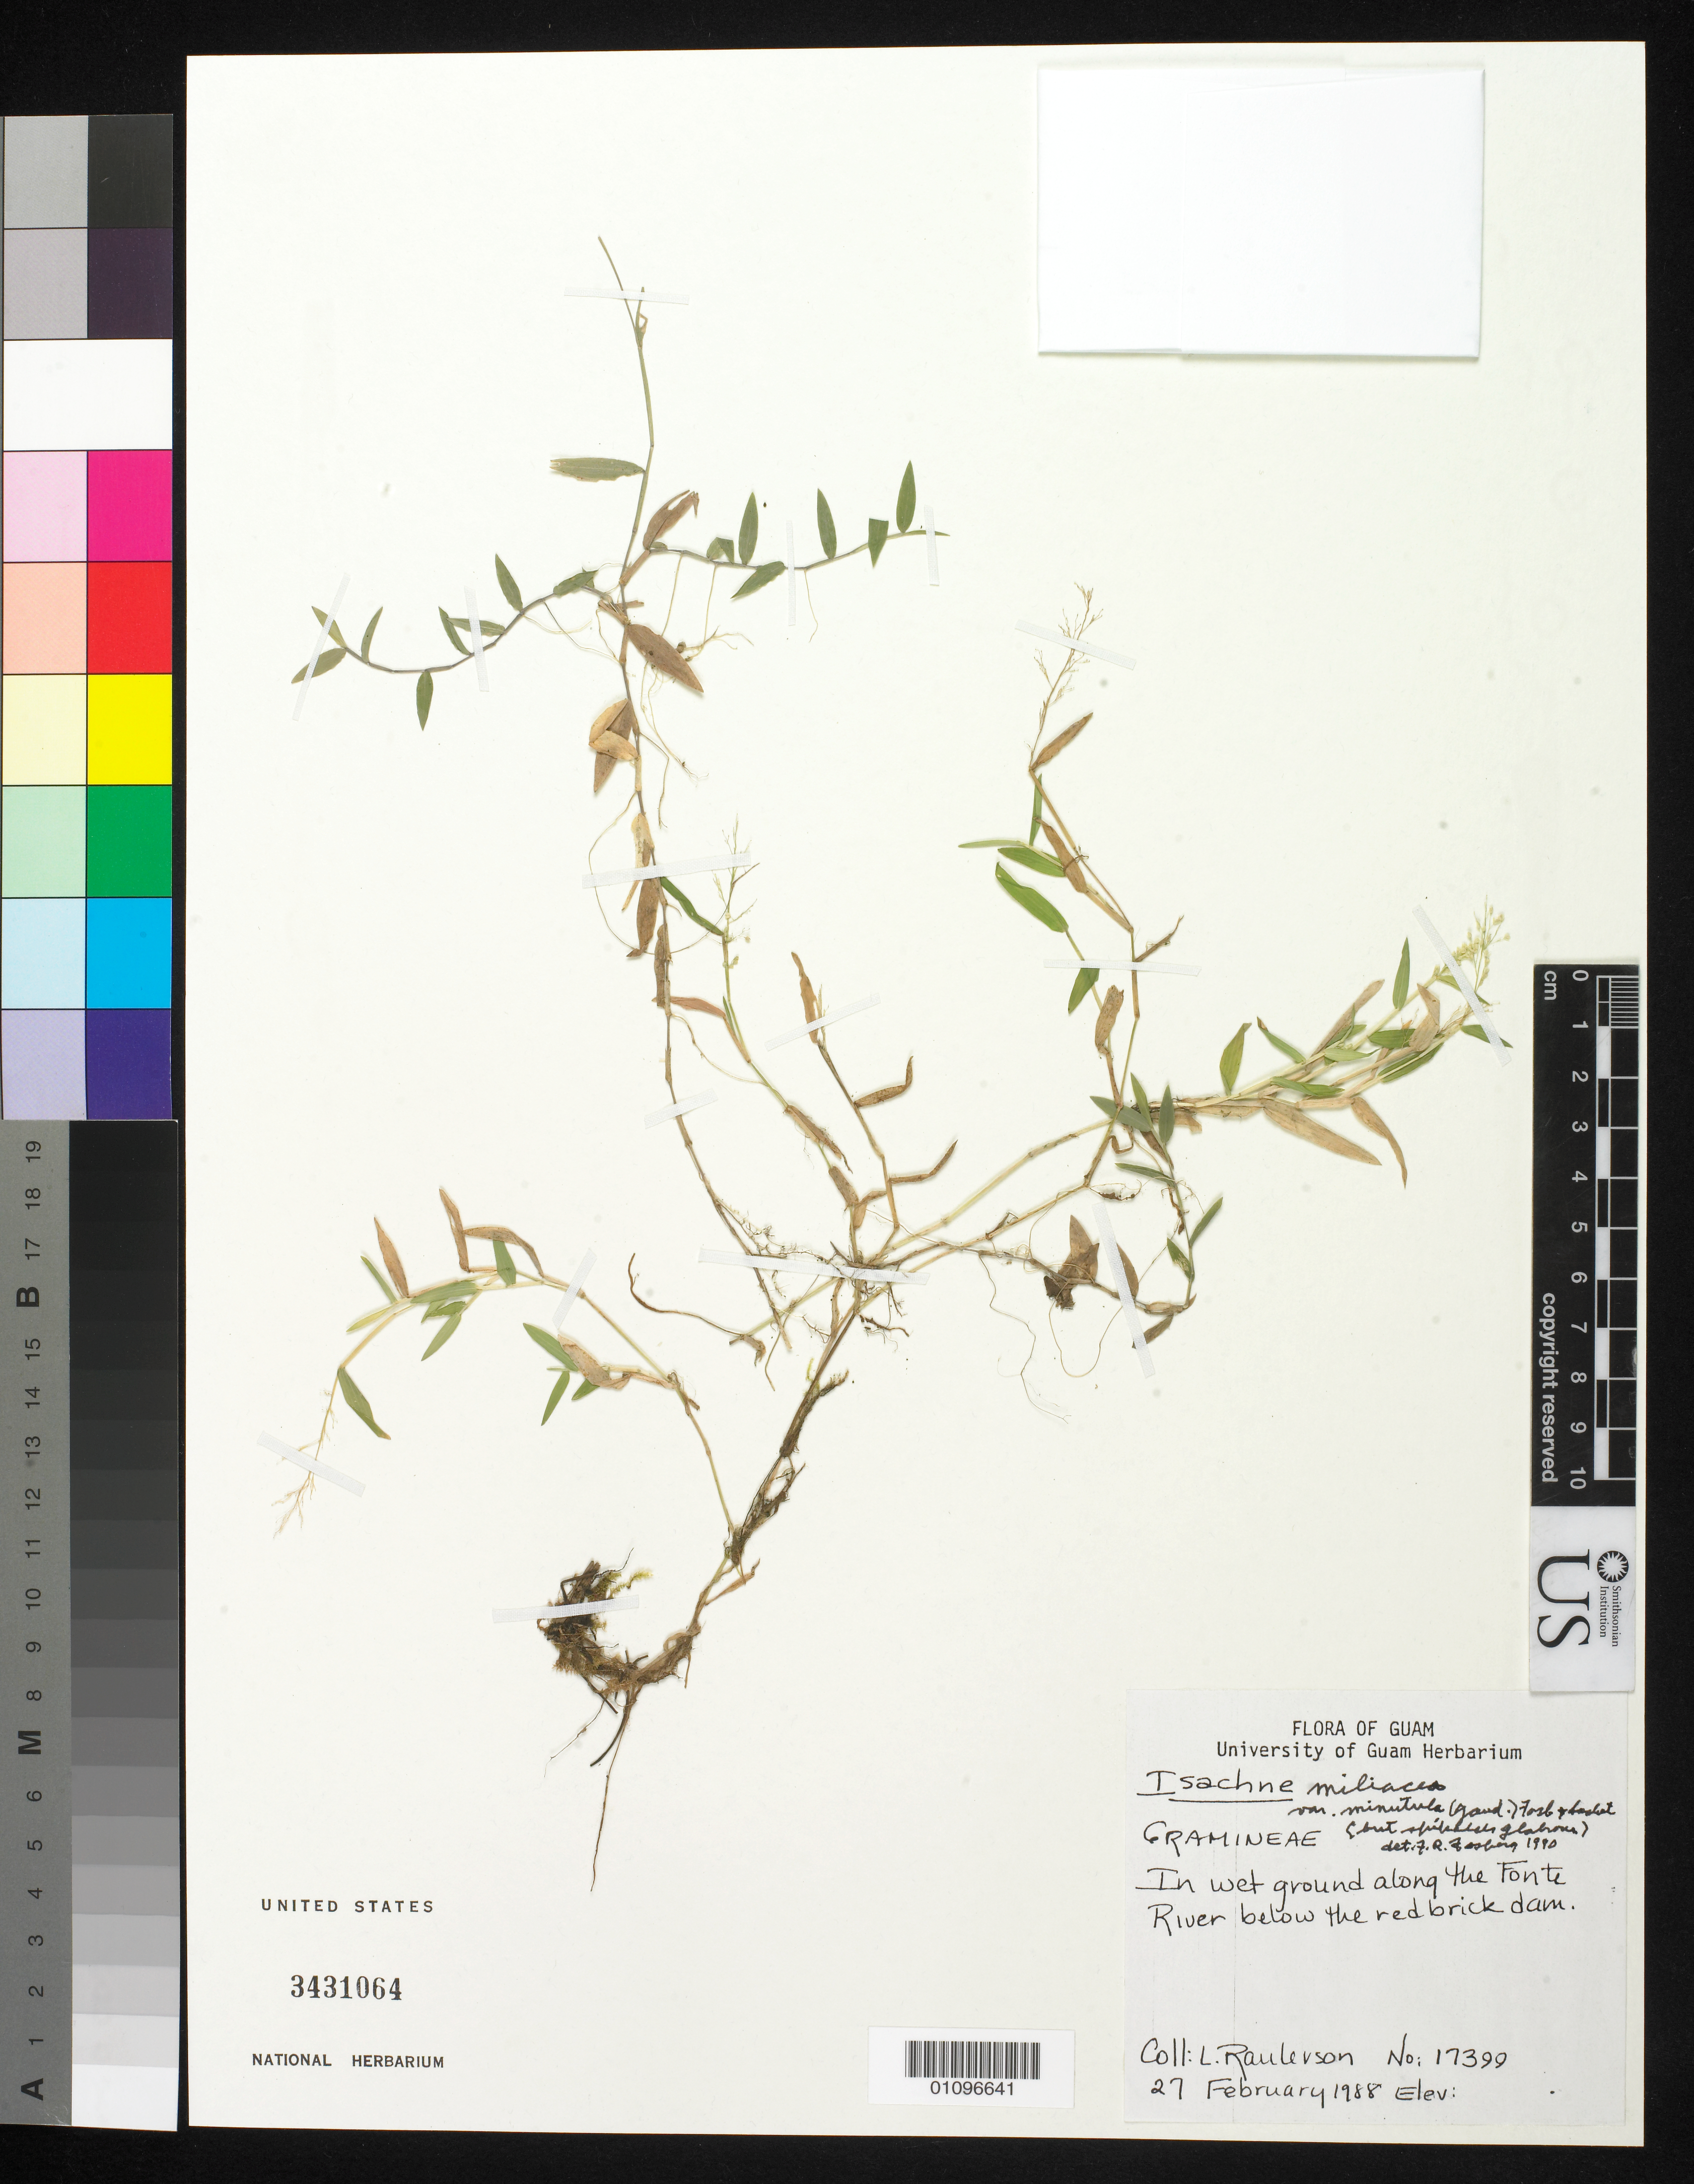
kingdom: Plantae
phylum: Tracheophyta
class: Liliopsida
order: Poales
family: Poaceae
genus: Isachne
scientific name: Isachne miliacea var. minutula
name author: (Gaudich.) Fosberg & Sachet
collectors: L. Raulerson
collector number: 17399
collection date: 1988-02-27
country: Guam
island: Guam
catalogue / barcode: US 3431064